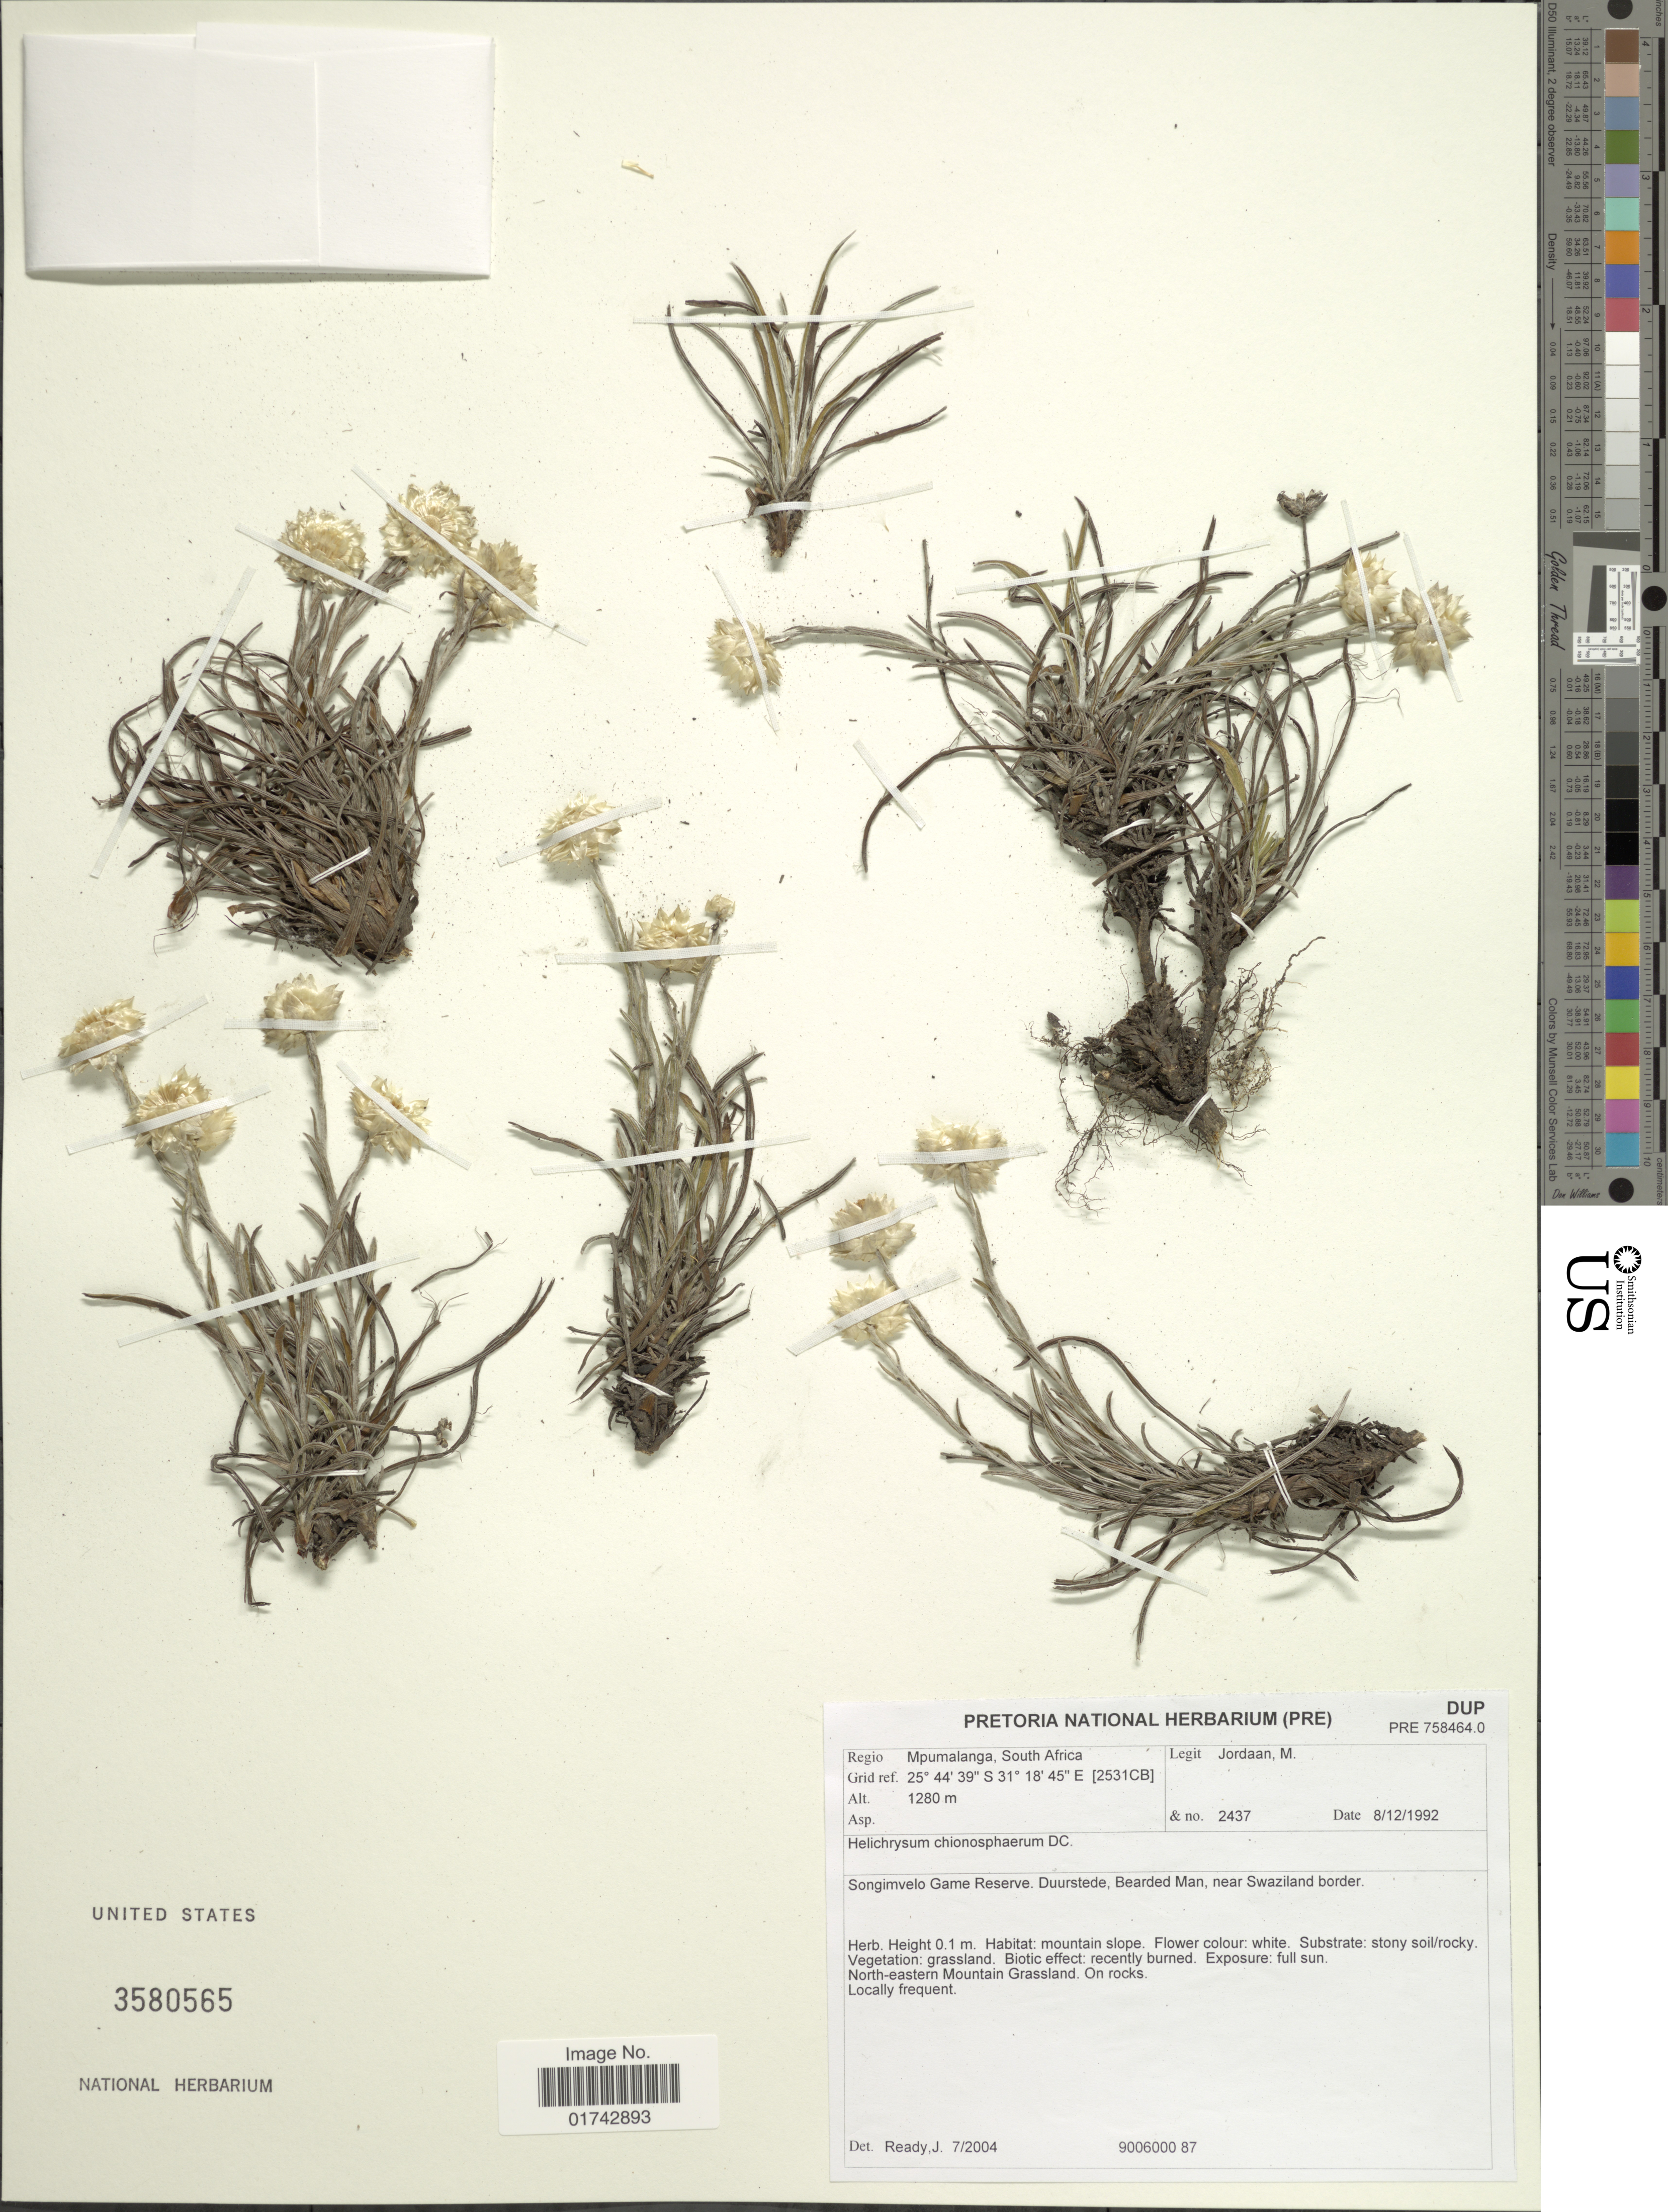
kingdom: Plantae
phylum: Tracheophyta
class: Magnoliopsida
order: Asterales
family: Asteraceae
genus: Helichrysum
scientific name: Helichrysum chionosphaerum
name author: DC.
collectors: M. Jordaan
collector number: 2437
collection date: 1992-12-08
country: South Africa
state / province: Mpumalanga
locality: Songimvelo Game Reserve. Duurstede, Bearded Man, near Swaziland border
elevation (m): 1280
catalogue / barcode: US 3580565